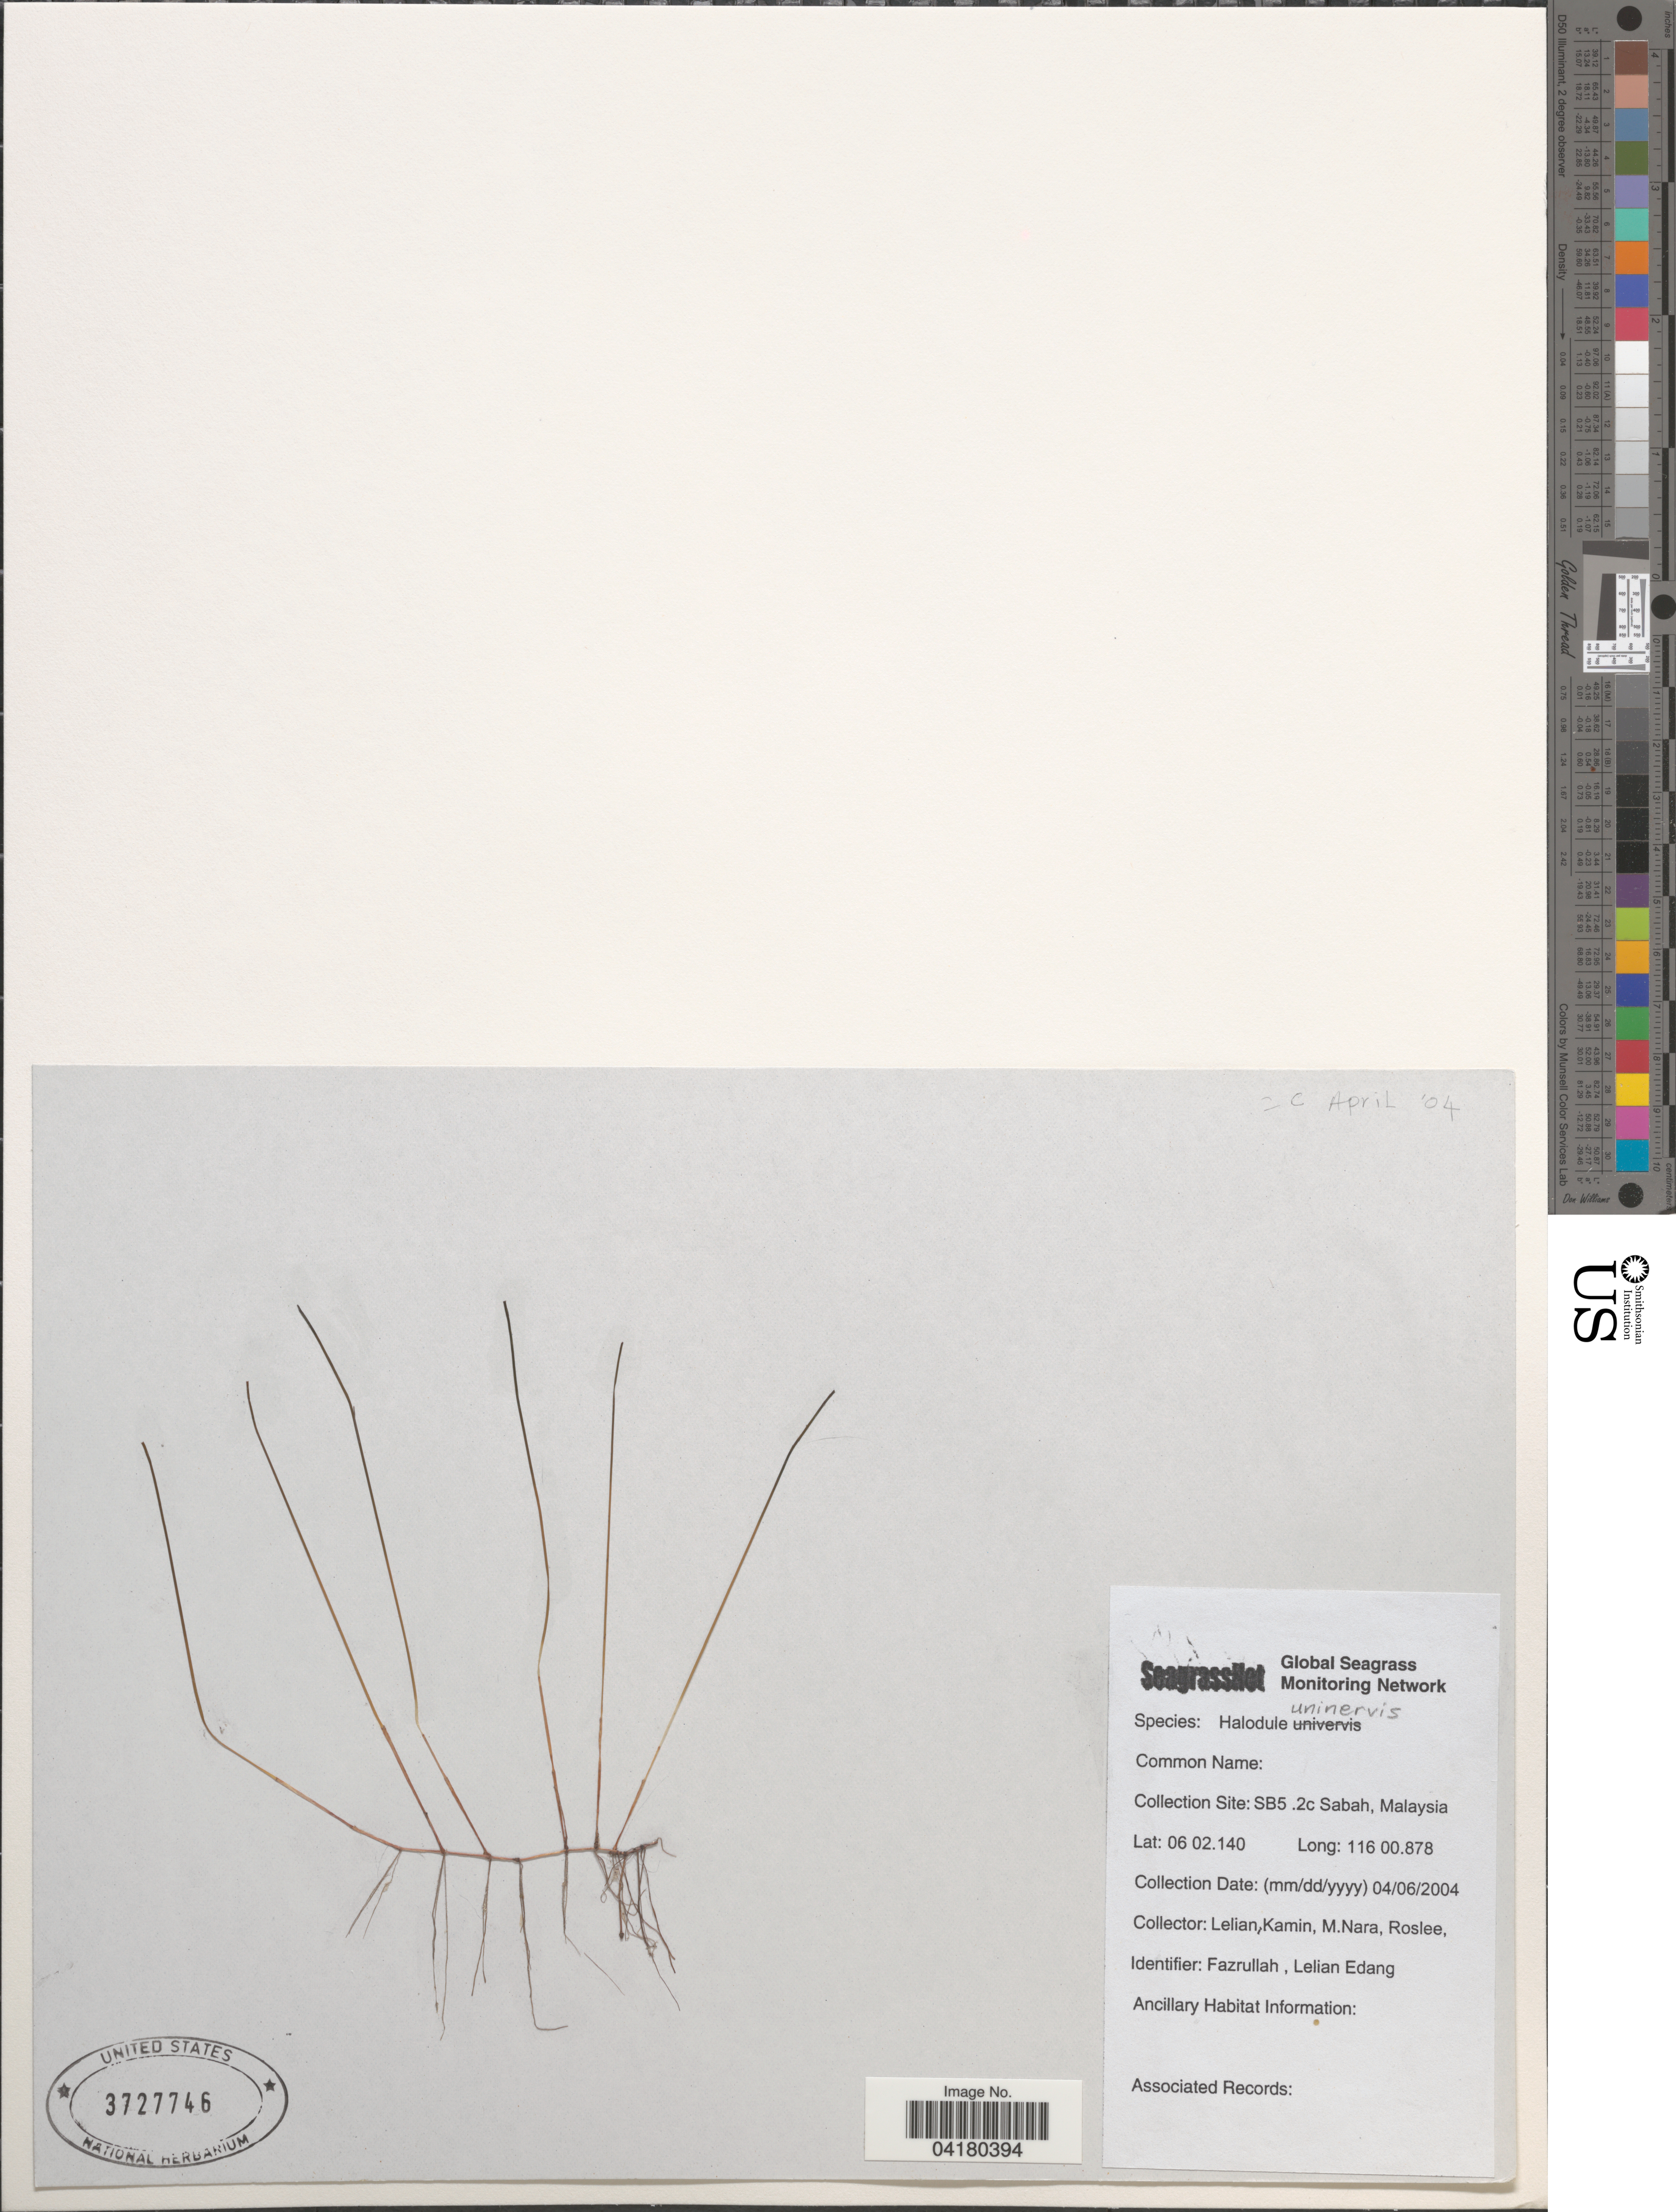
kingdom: Plantae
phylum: Tracheophyta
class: Liliopsida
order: Alismatales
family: Cymodoceaceae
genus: Halodule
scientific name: Halodule uninervis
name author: (Forssk.) Asch.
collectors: Lelian, Kamin, M. Nara & Roslee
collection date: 2004-04-06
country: Malaysia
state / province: Sabah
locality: SB5 .2c.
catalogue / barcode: US 3727746